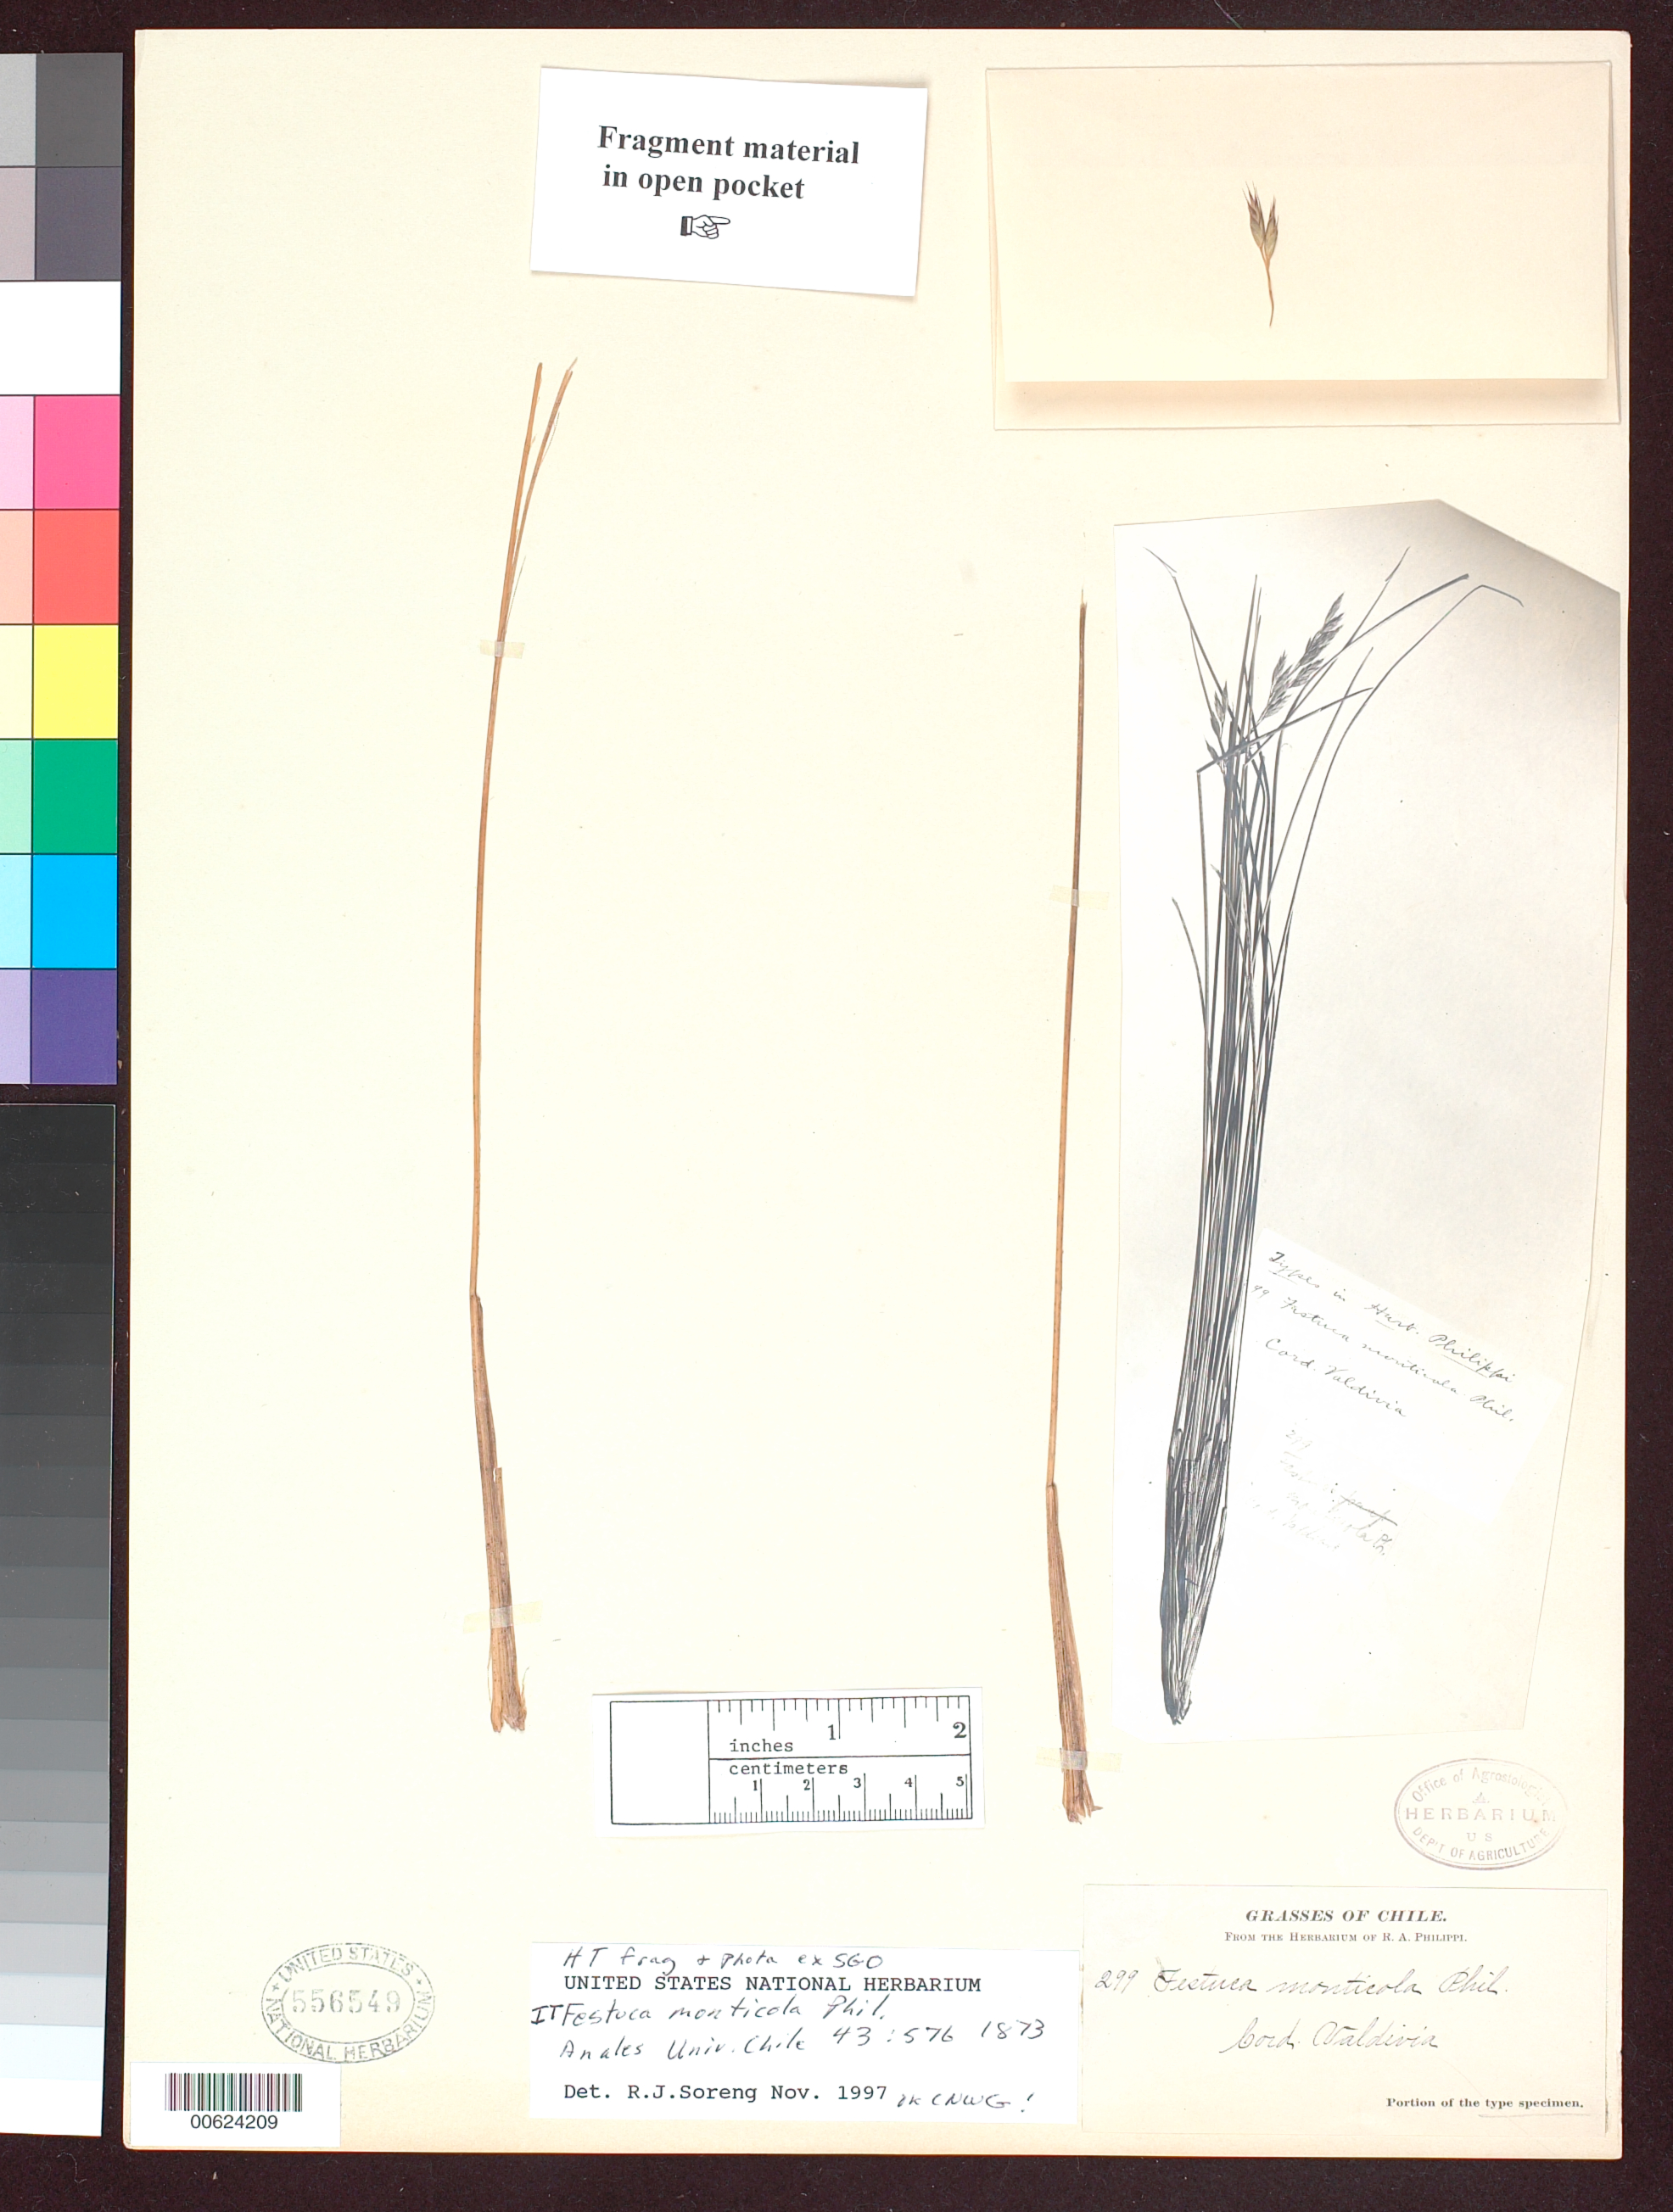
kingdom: Plantae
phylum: Tracheophyta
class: Liliopsida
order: Poales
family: Poaceae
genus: Festuca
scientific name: Festuca monticola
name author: Phil.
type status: Isotype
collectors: ex herb. Philippi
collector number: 299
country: Chile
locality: Cord. Valdivia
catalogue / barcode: US 556549